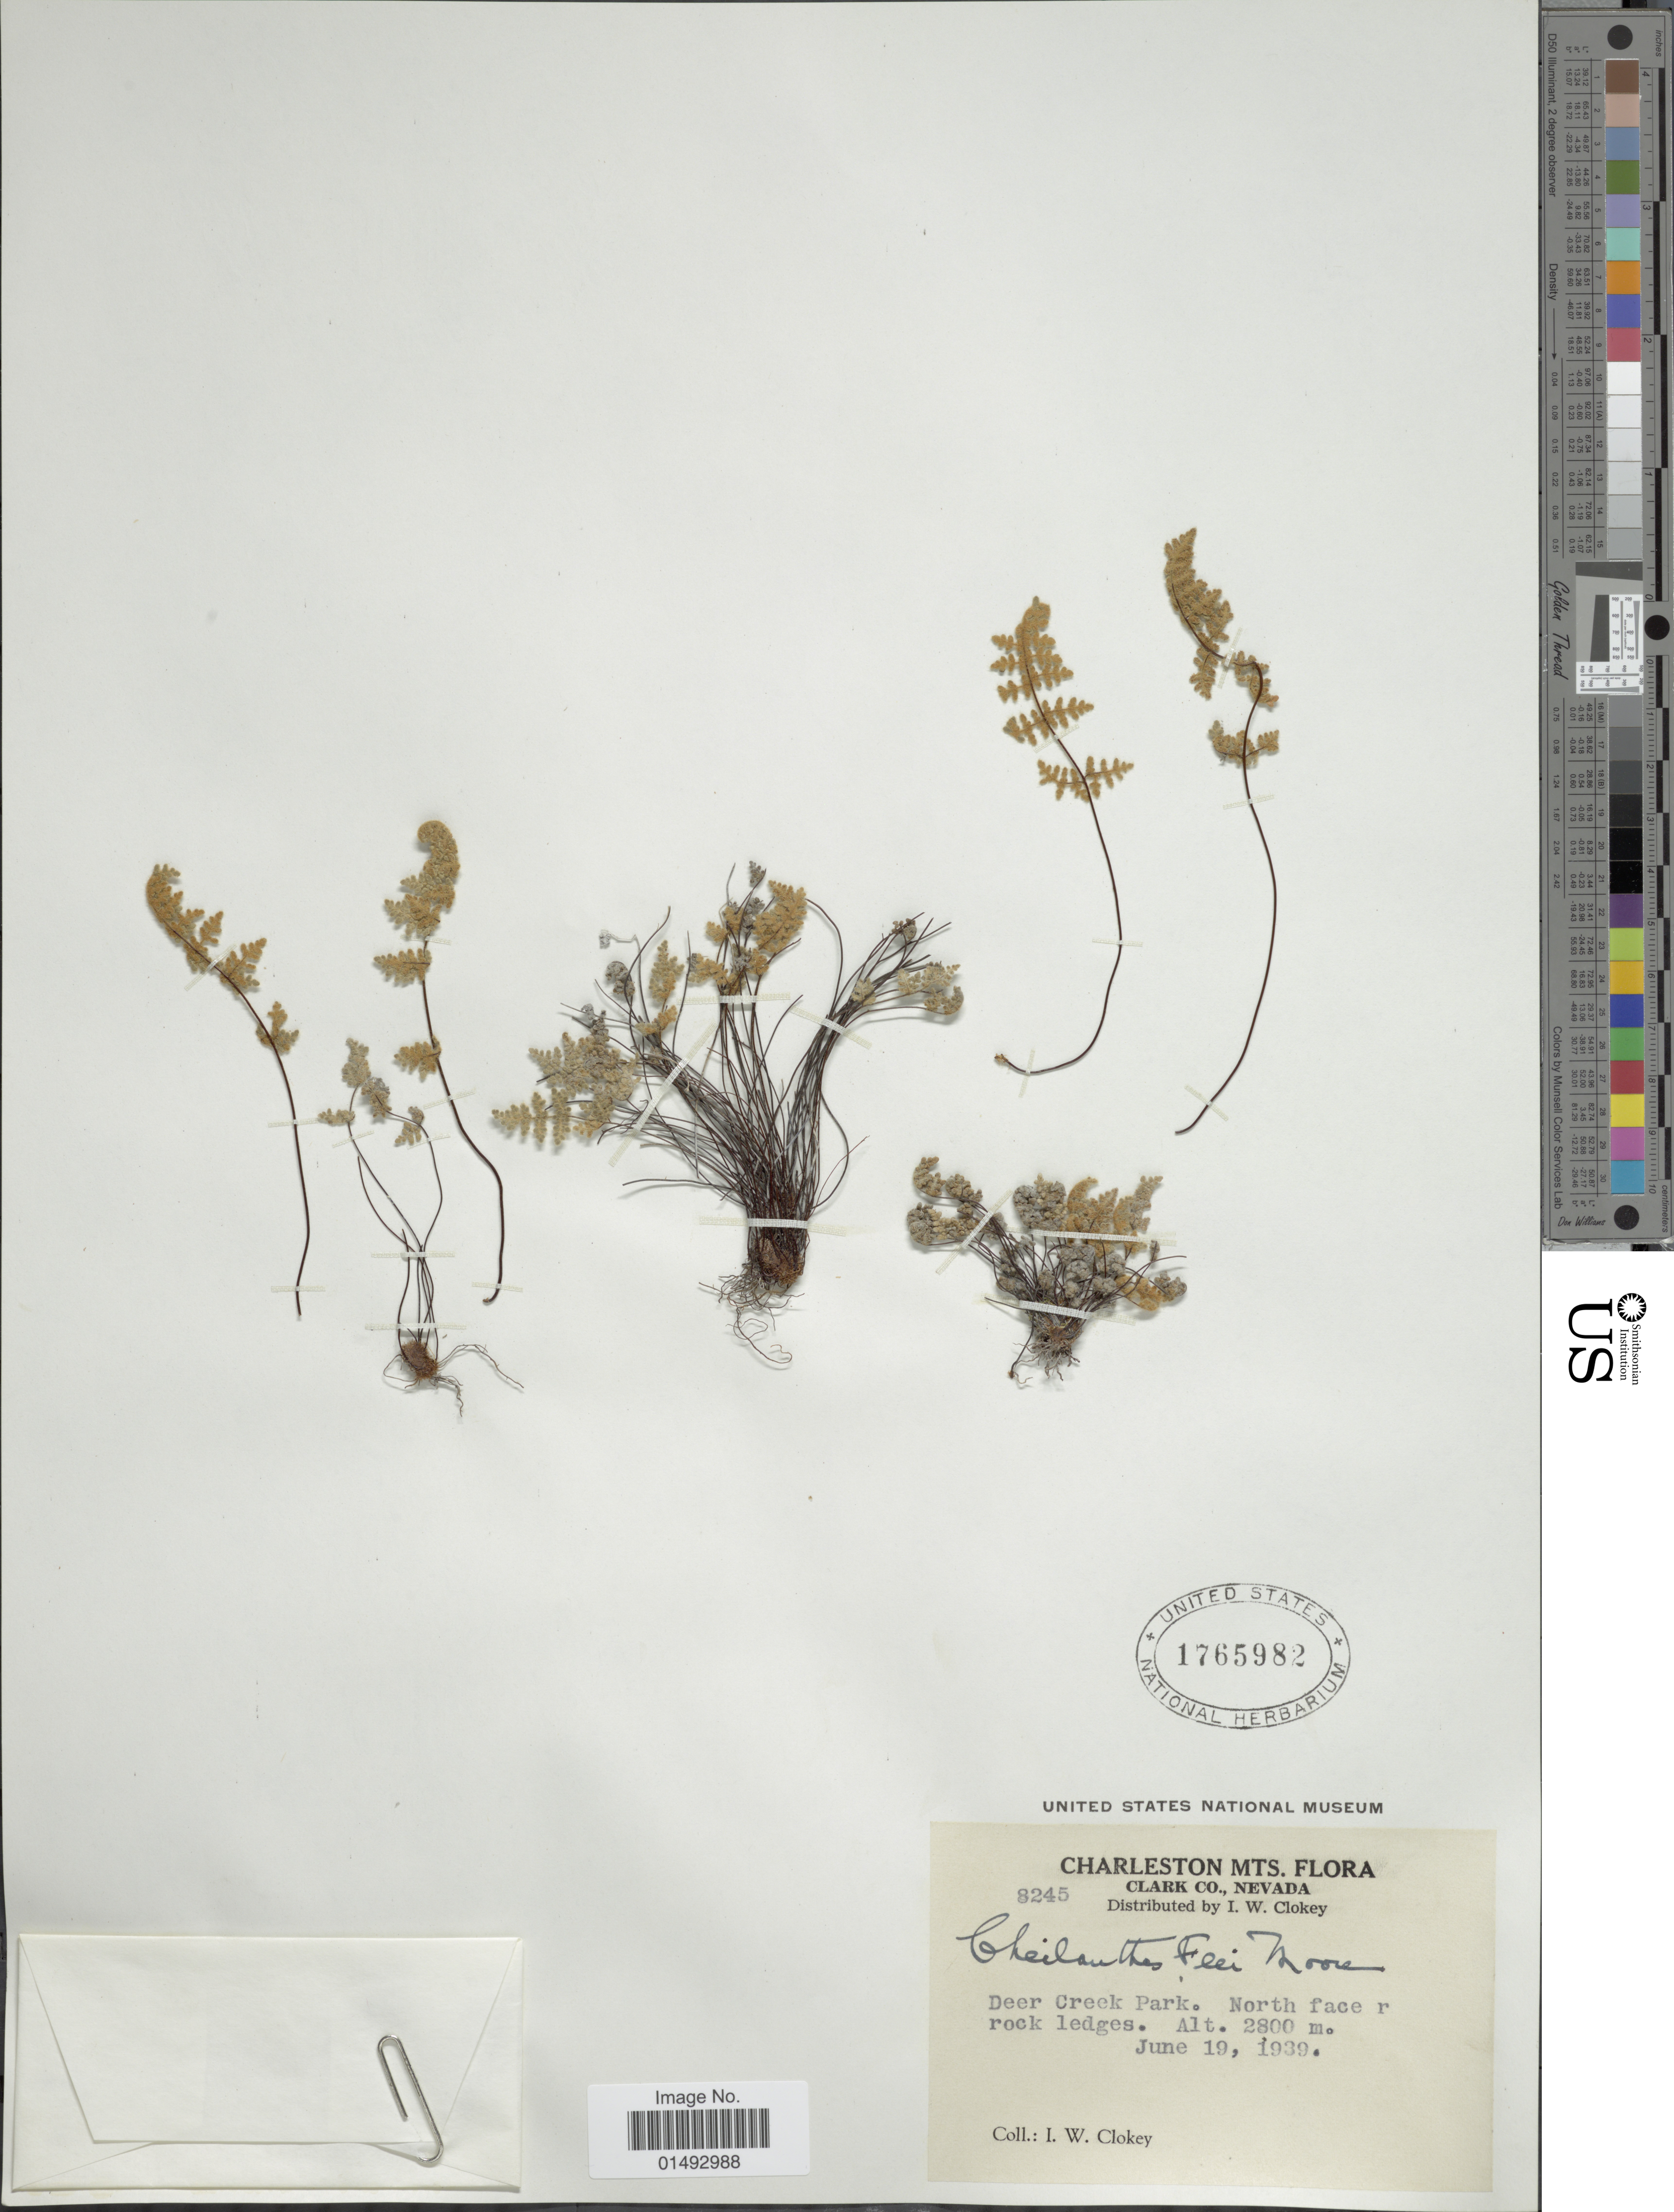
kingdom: Plantae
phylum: Tracheophyta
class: Polypodiopsida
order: Polypodiales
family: Pteridaceae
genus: Myriopteris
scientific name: Myriopteris gracilis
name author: Fée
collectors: I. W. Clokey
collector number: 8245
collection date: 1939-06-19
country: United States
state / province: Nevada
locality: Charleston Mts. Clark Co, Deer Creek Park. North face rock ledges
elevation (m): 2800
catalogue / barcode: US 1765982